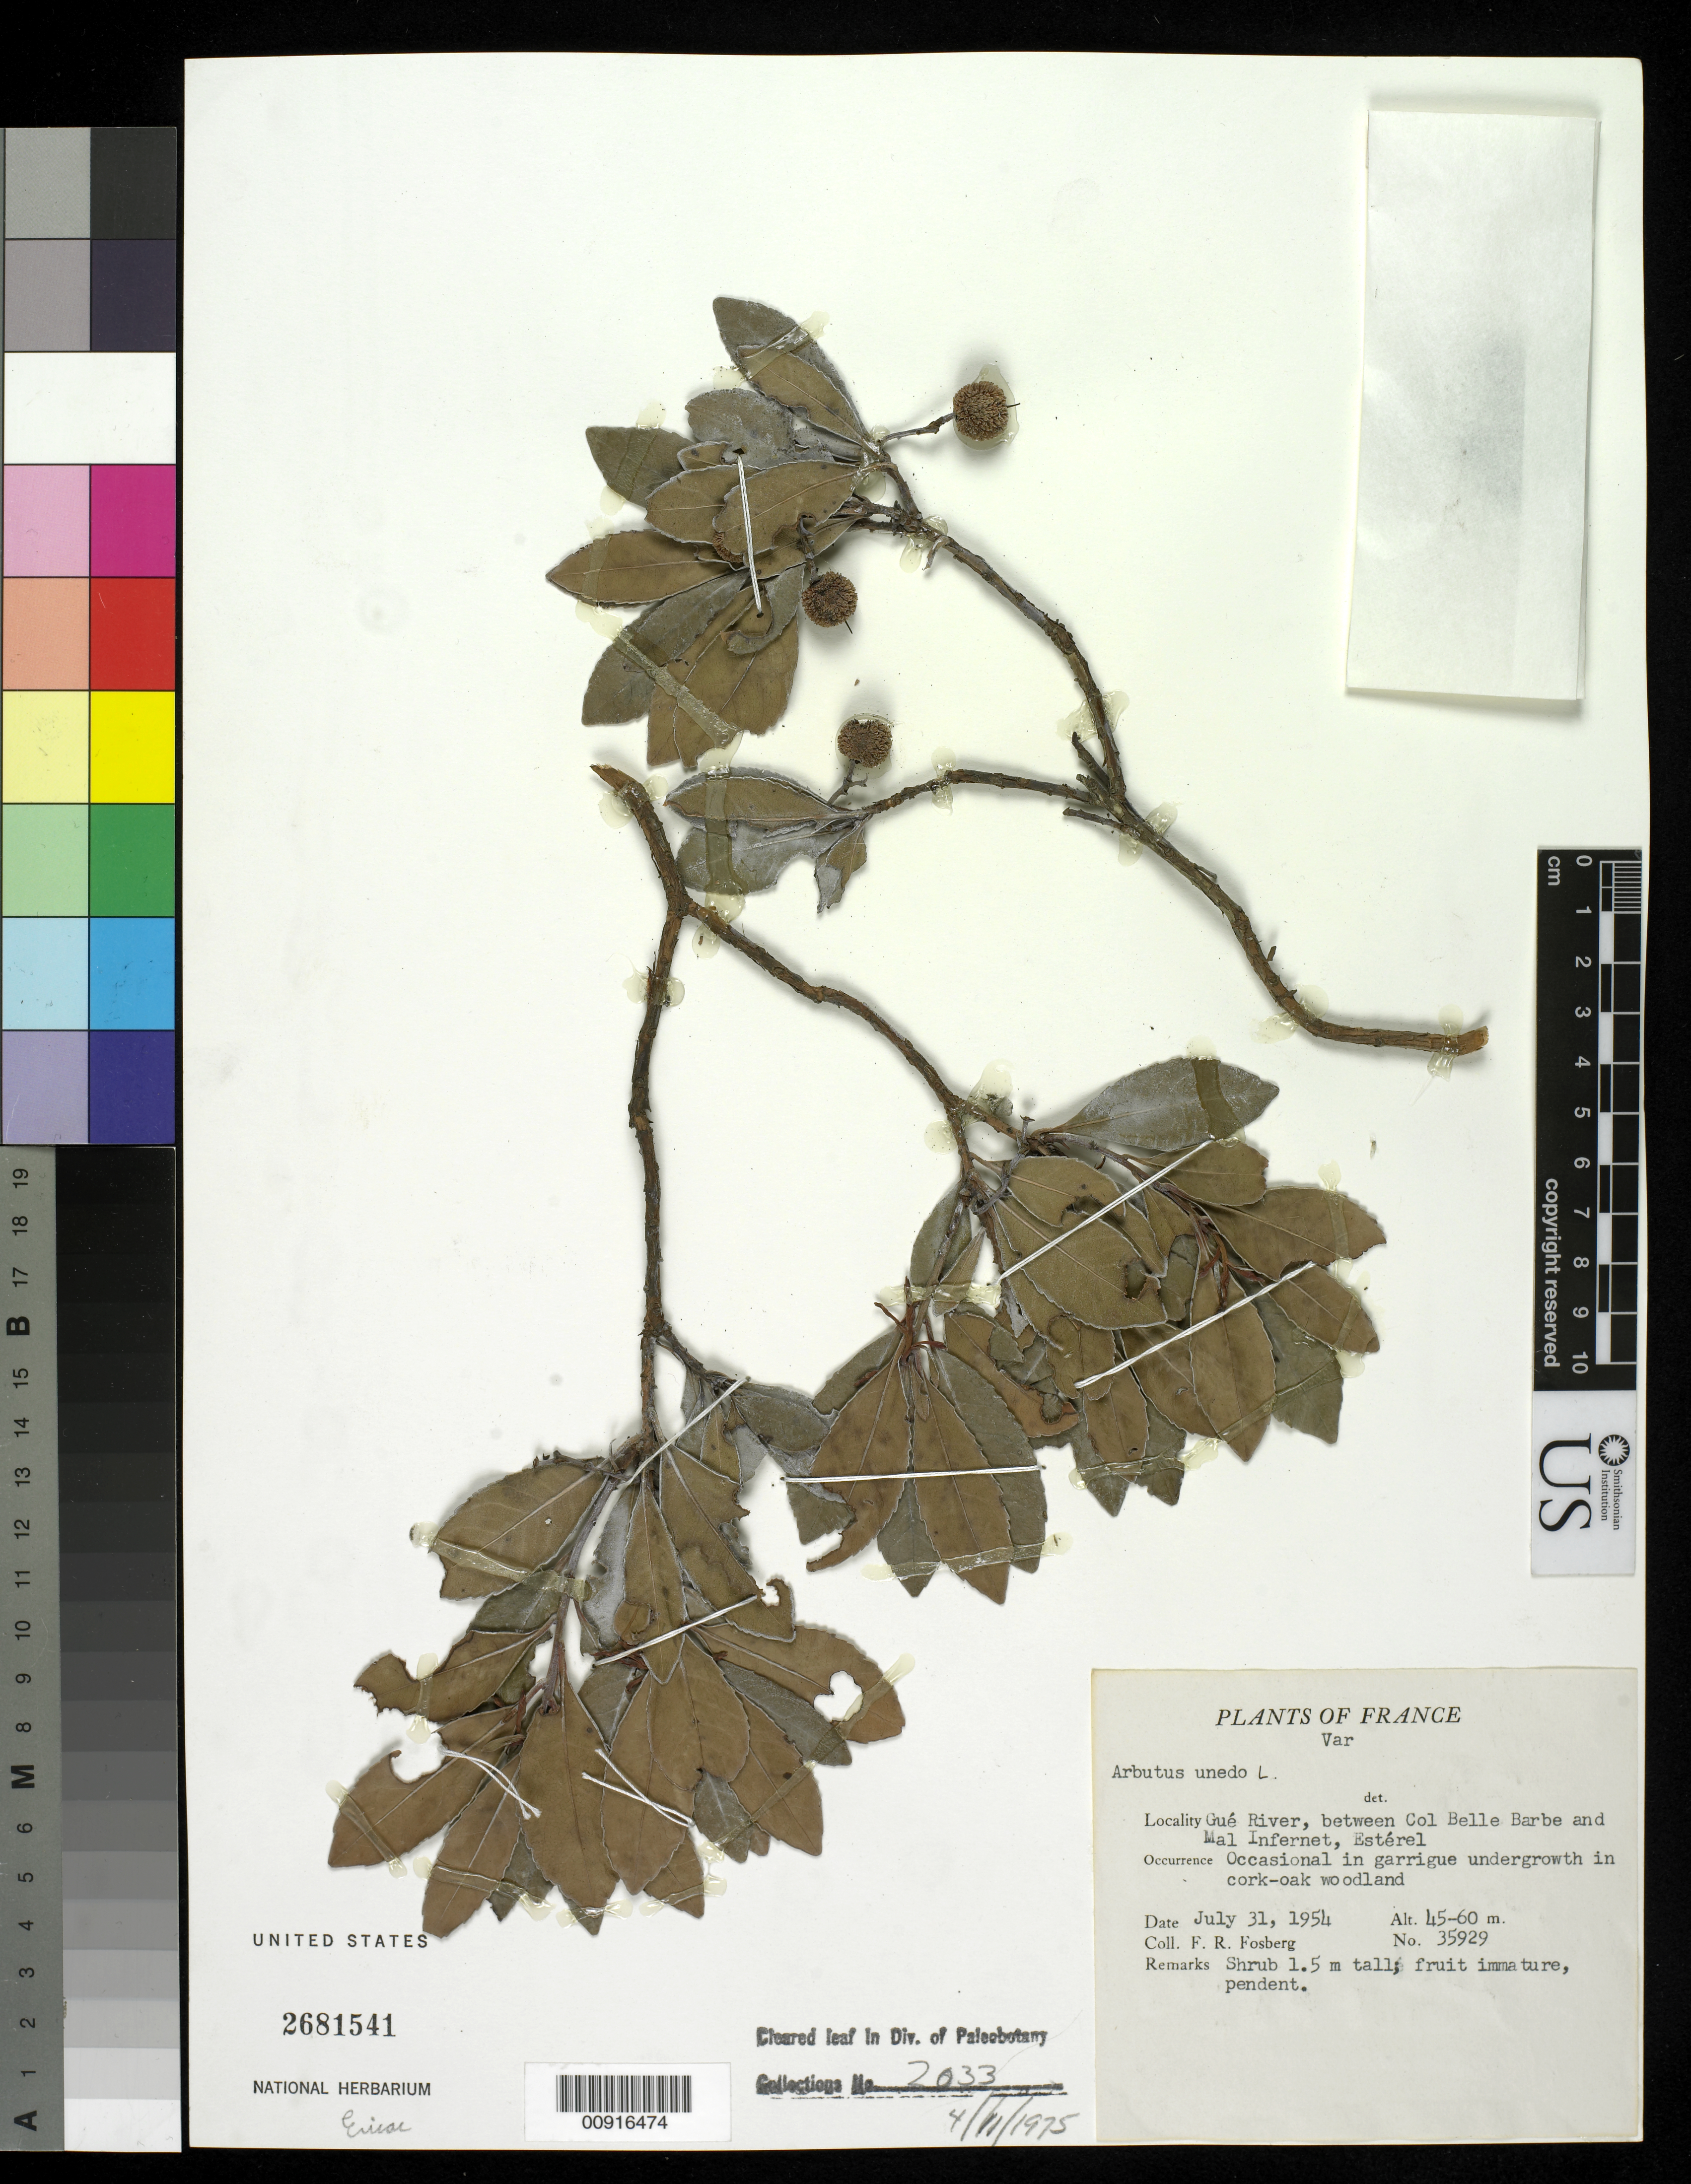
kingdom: Plantae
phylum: Tracheophyta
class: Magnoliopsida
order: Ericales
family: Ericaceae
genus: Arbutus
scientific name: Arbutus unedo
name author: L.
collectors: F. R. Fosberg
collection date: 1954-07-31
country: France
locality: Gue River, between Col Belle Barbe and Mal Infernet, Esterel; Occasional in garrigue undergrowth in cork-oak woodland. Alt 45-60 m.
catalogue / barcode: US 2681541